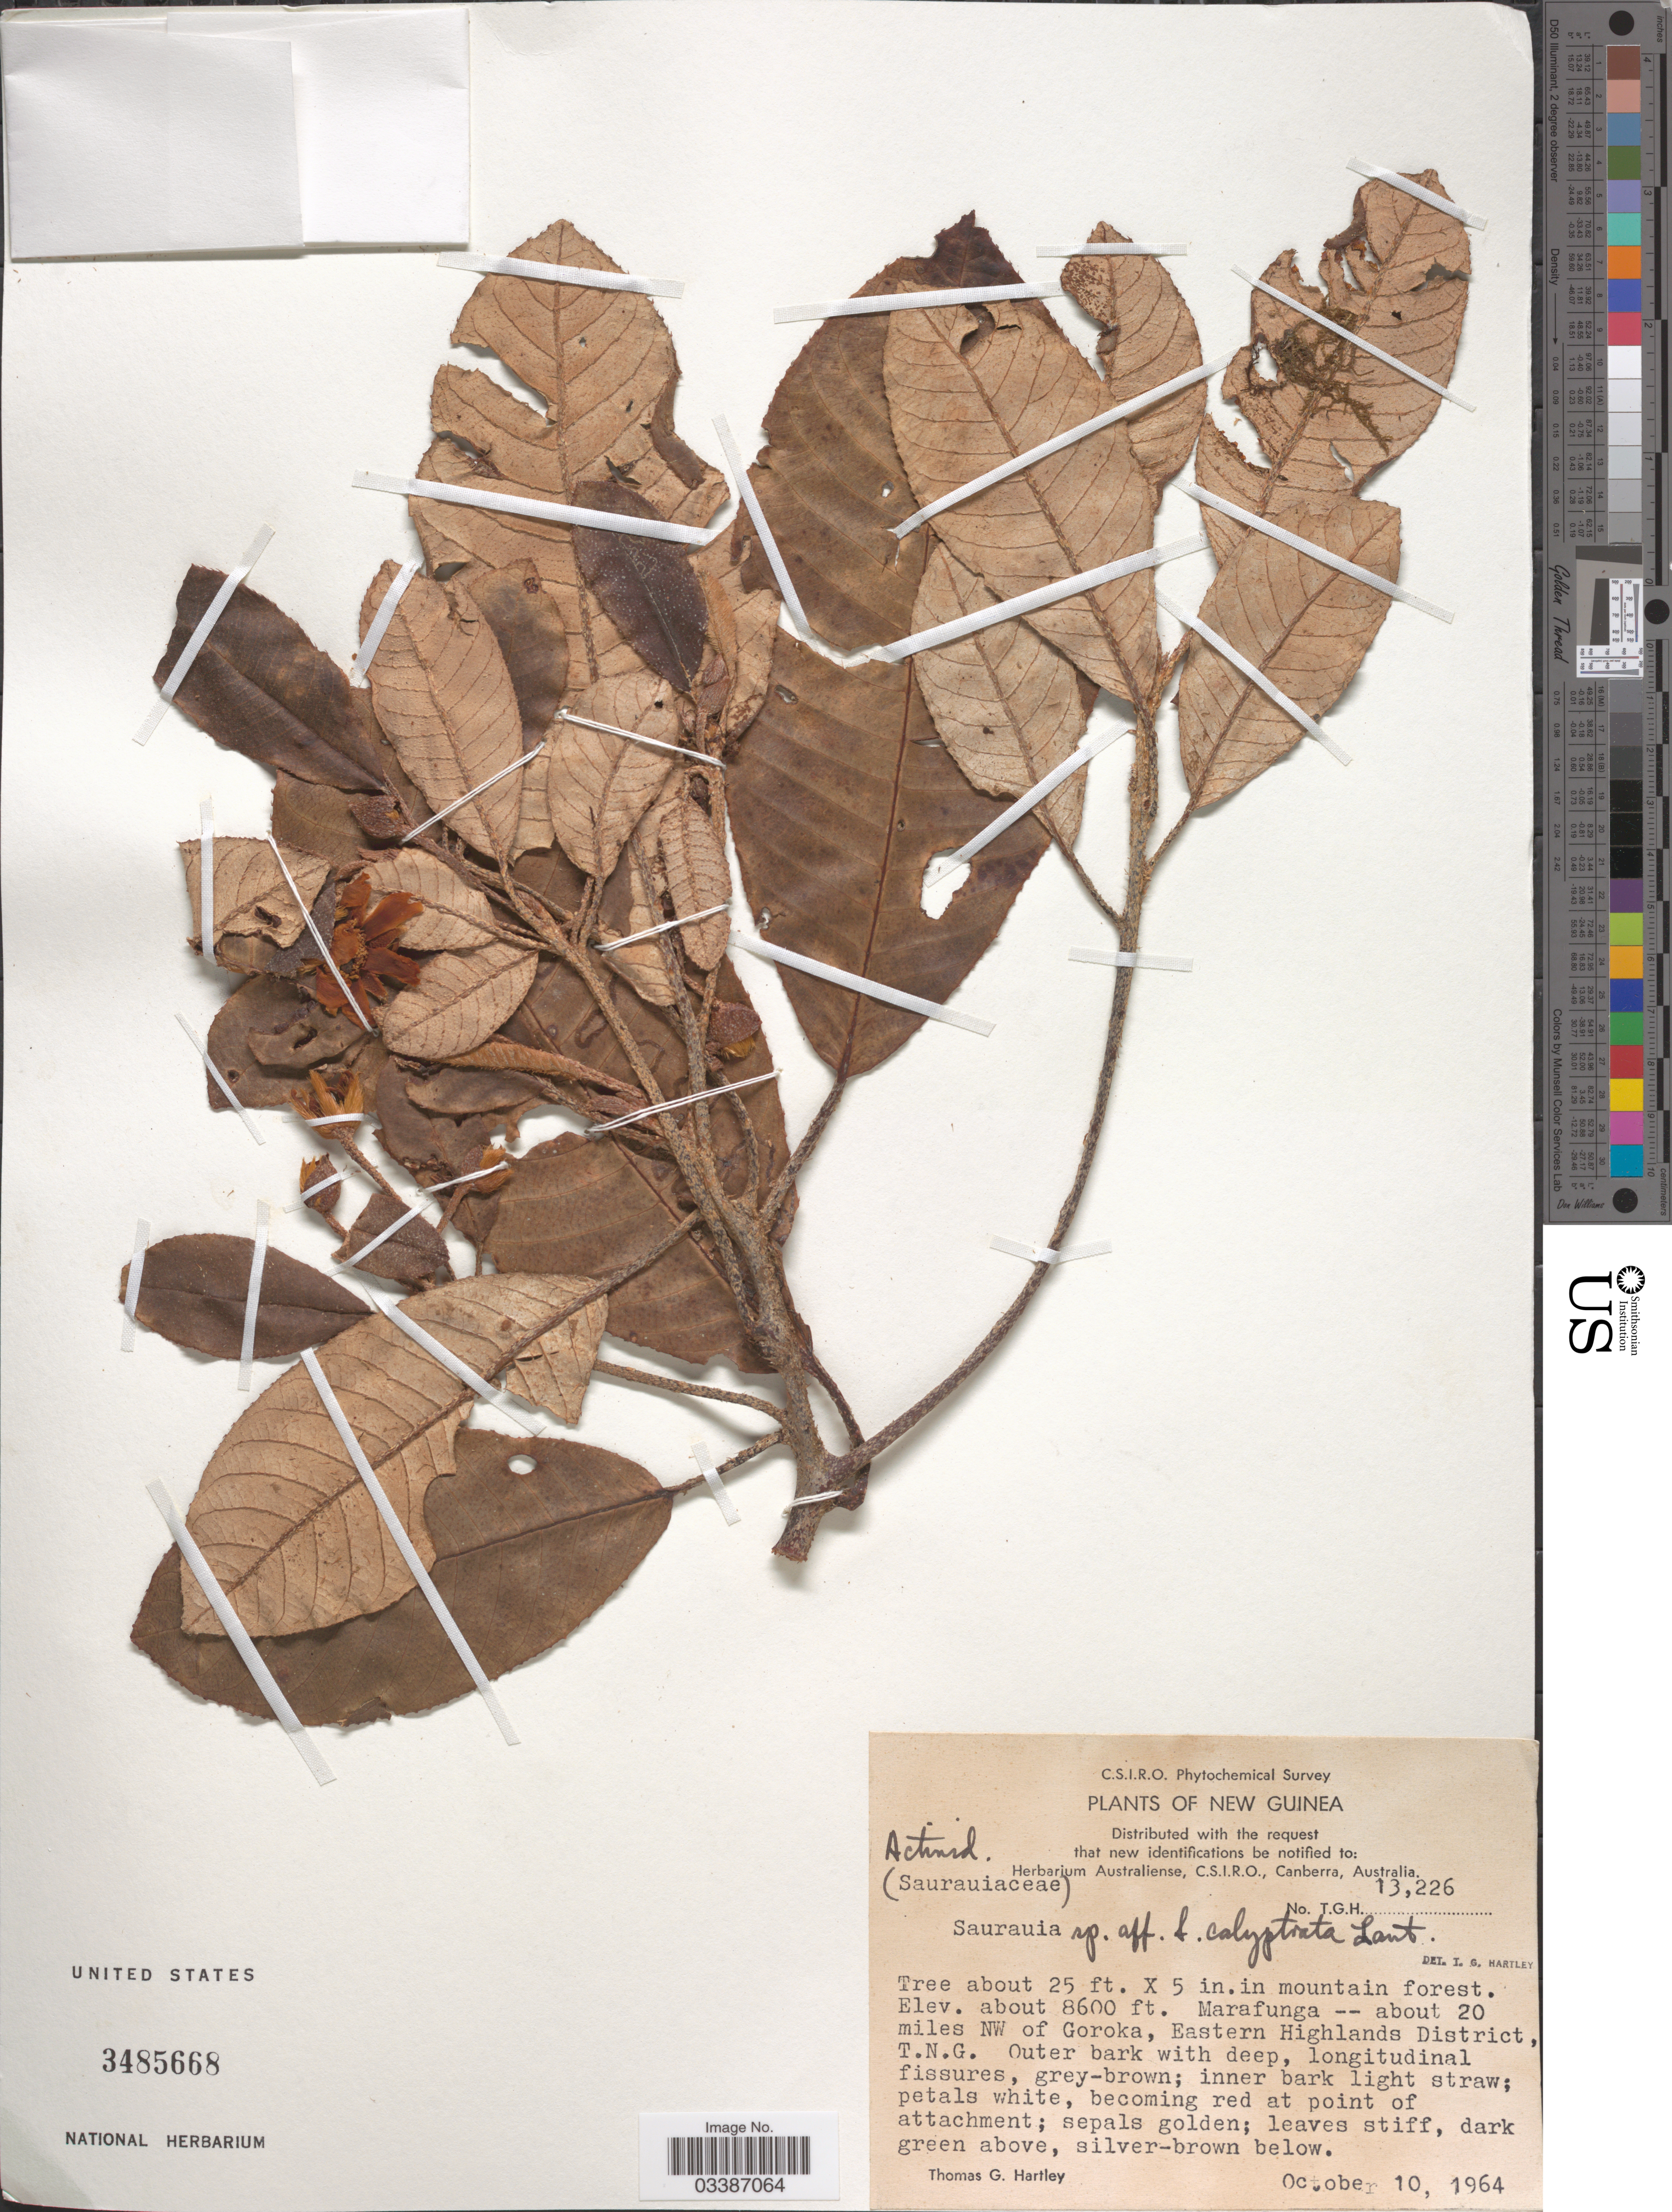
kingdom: Plantae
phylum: Tracheophyta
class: Magnoliopsida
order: Ericales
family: Actinidiaceae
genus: Saurauia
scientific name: Saurauia calyptrata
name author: Lauterb.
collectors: T. Hartley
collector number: TGH13226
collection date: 1964-10-10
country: Papua New Guinea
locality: New Guinea. Marafunga -- about 20 miles NW of Goroka, Eastern Highlands District, T.N.G.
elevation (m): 2621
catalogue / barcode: US 3485668